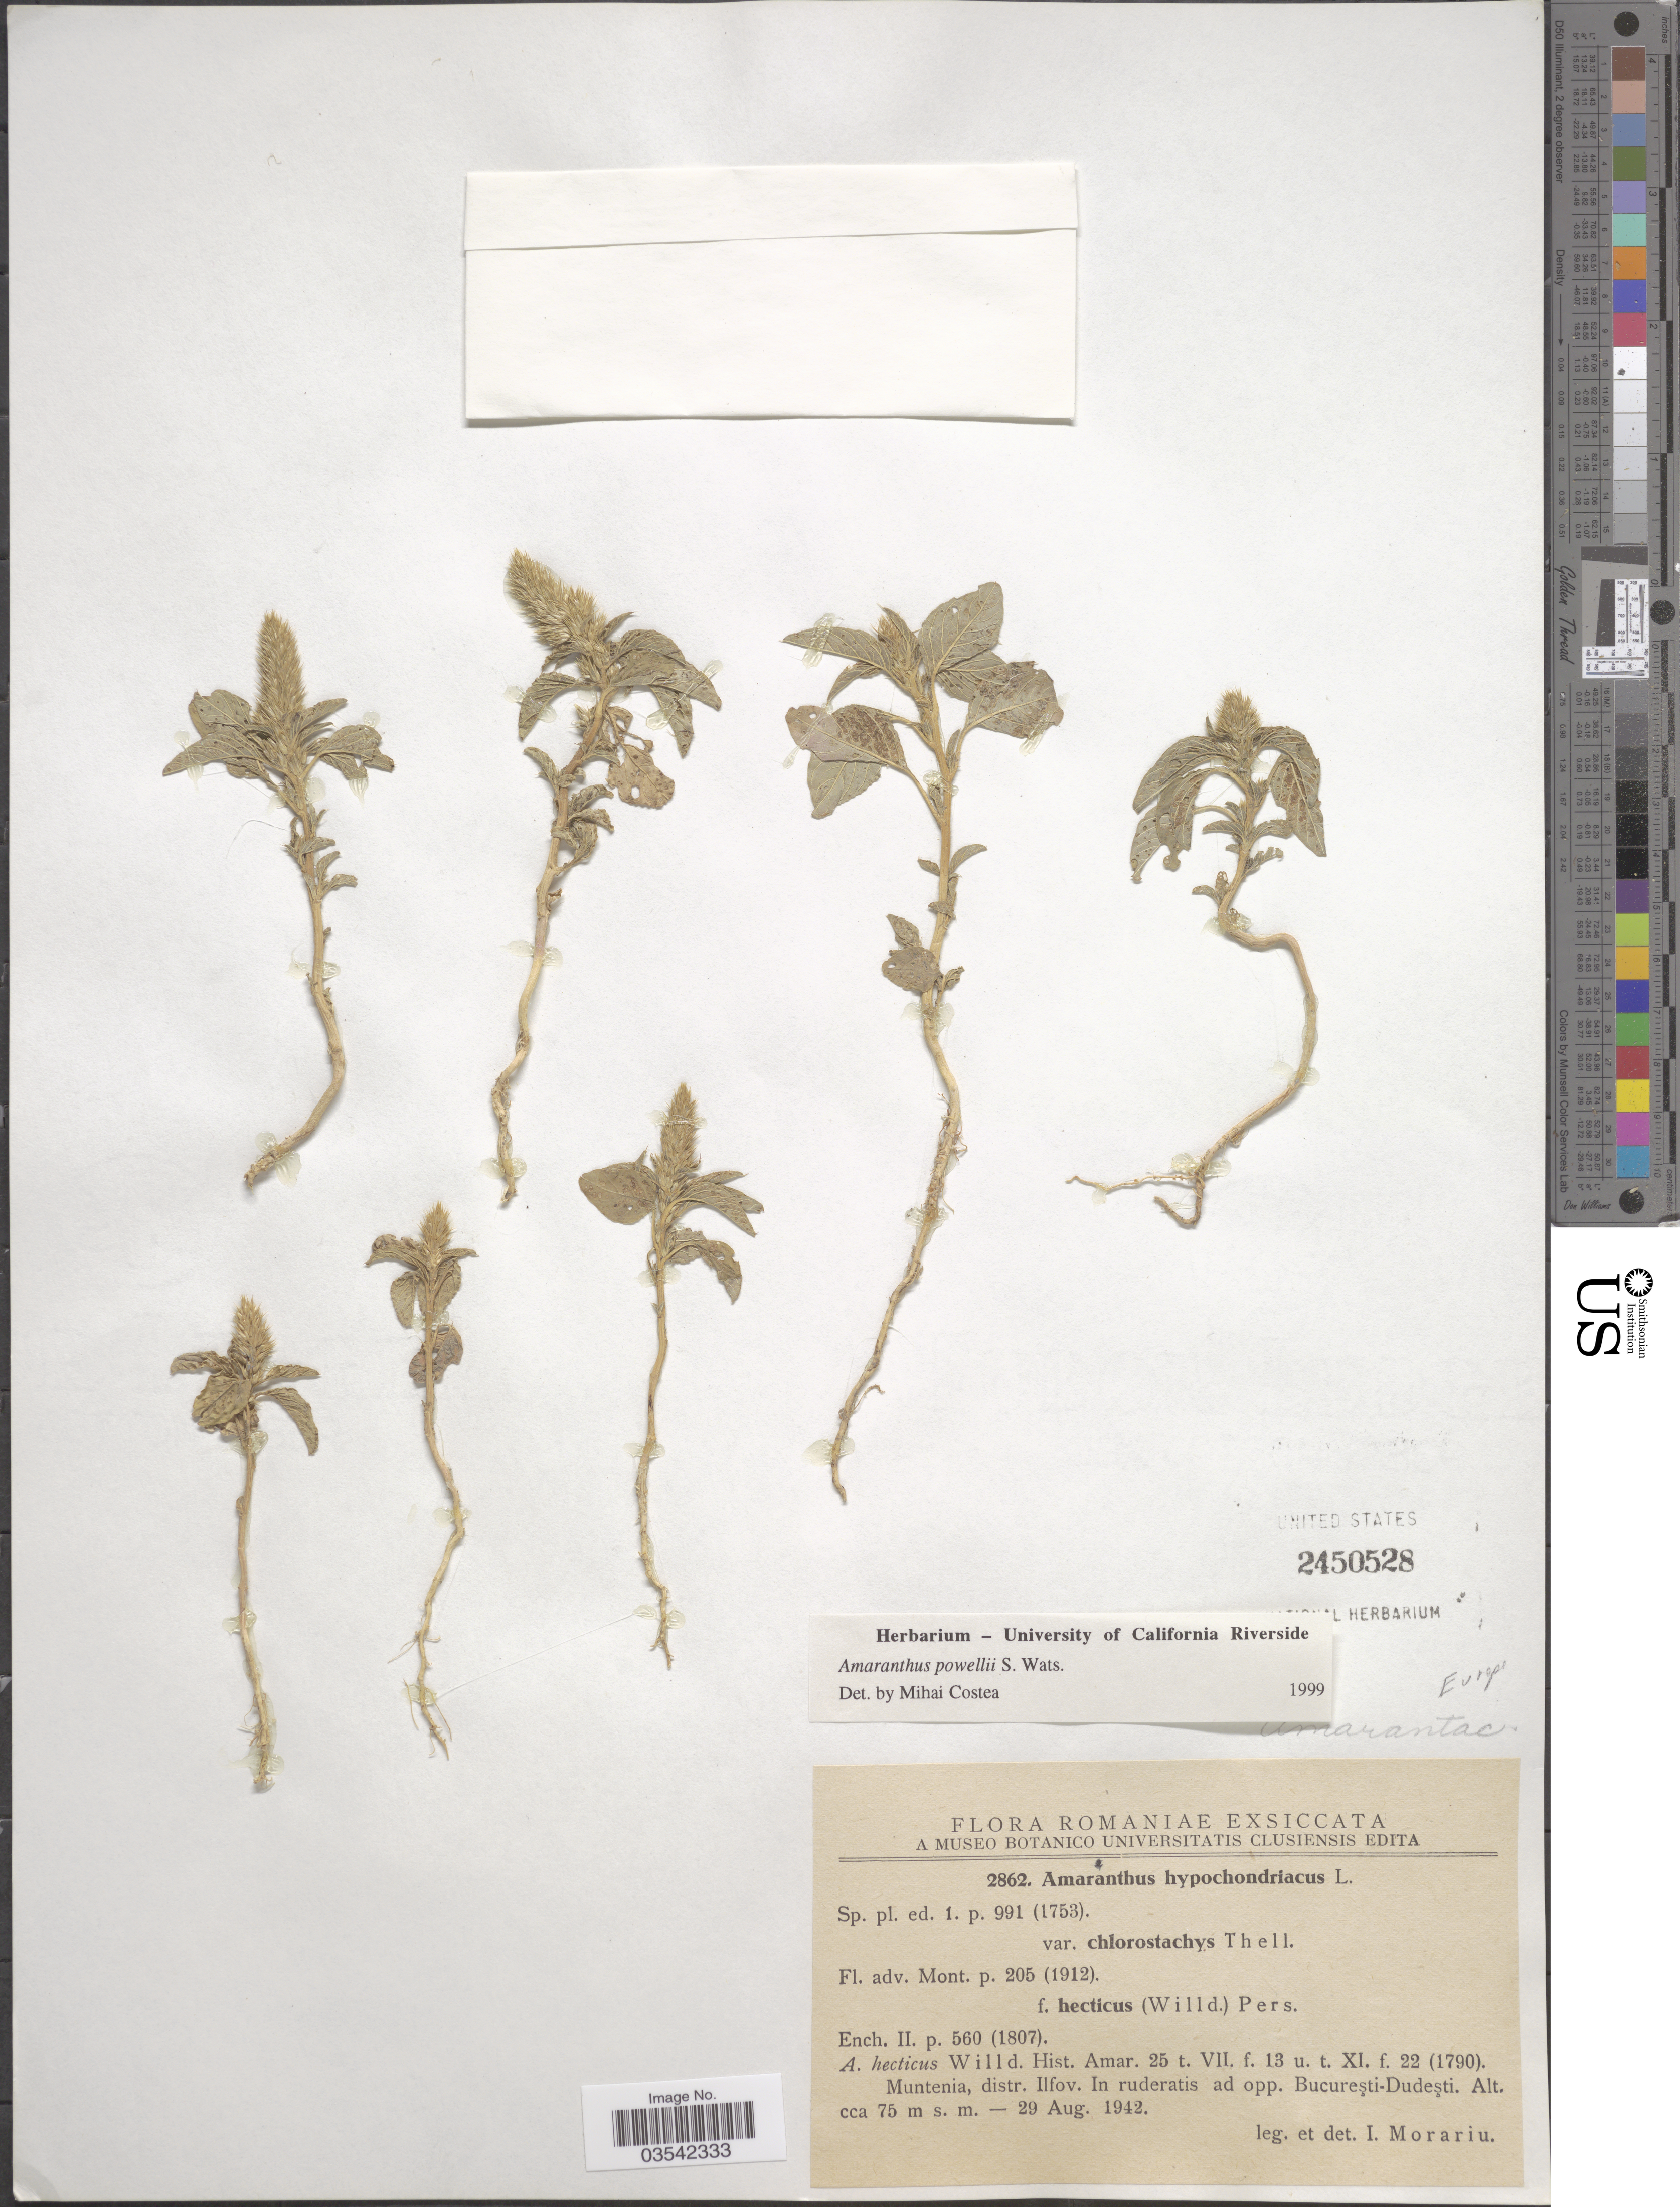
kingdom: Plantae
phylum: Tracheophyta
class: Magnoliopsida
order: Caryophyllales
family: Amaranthaceae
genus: Amaranthus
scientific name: Amaranthus powellii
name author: S. Watson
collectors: I. Morariu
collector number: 2862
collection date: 1942-08-29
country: Romania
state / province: Ilfov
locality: Muntenia, distr. Ilfov. In ruderatis ad opp. Bucureşti-Dudeşti.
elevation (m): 75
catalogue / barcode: US 2450528